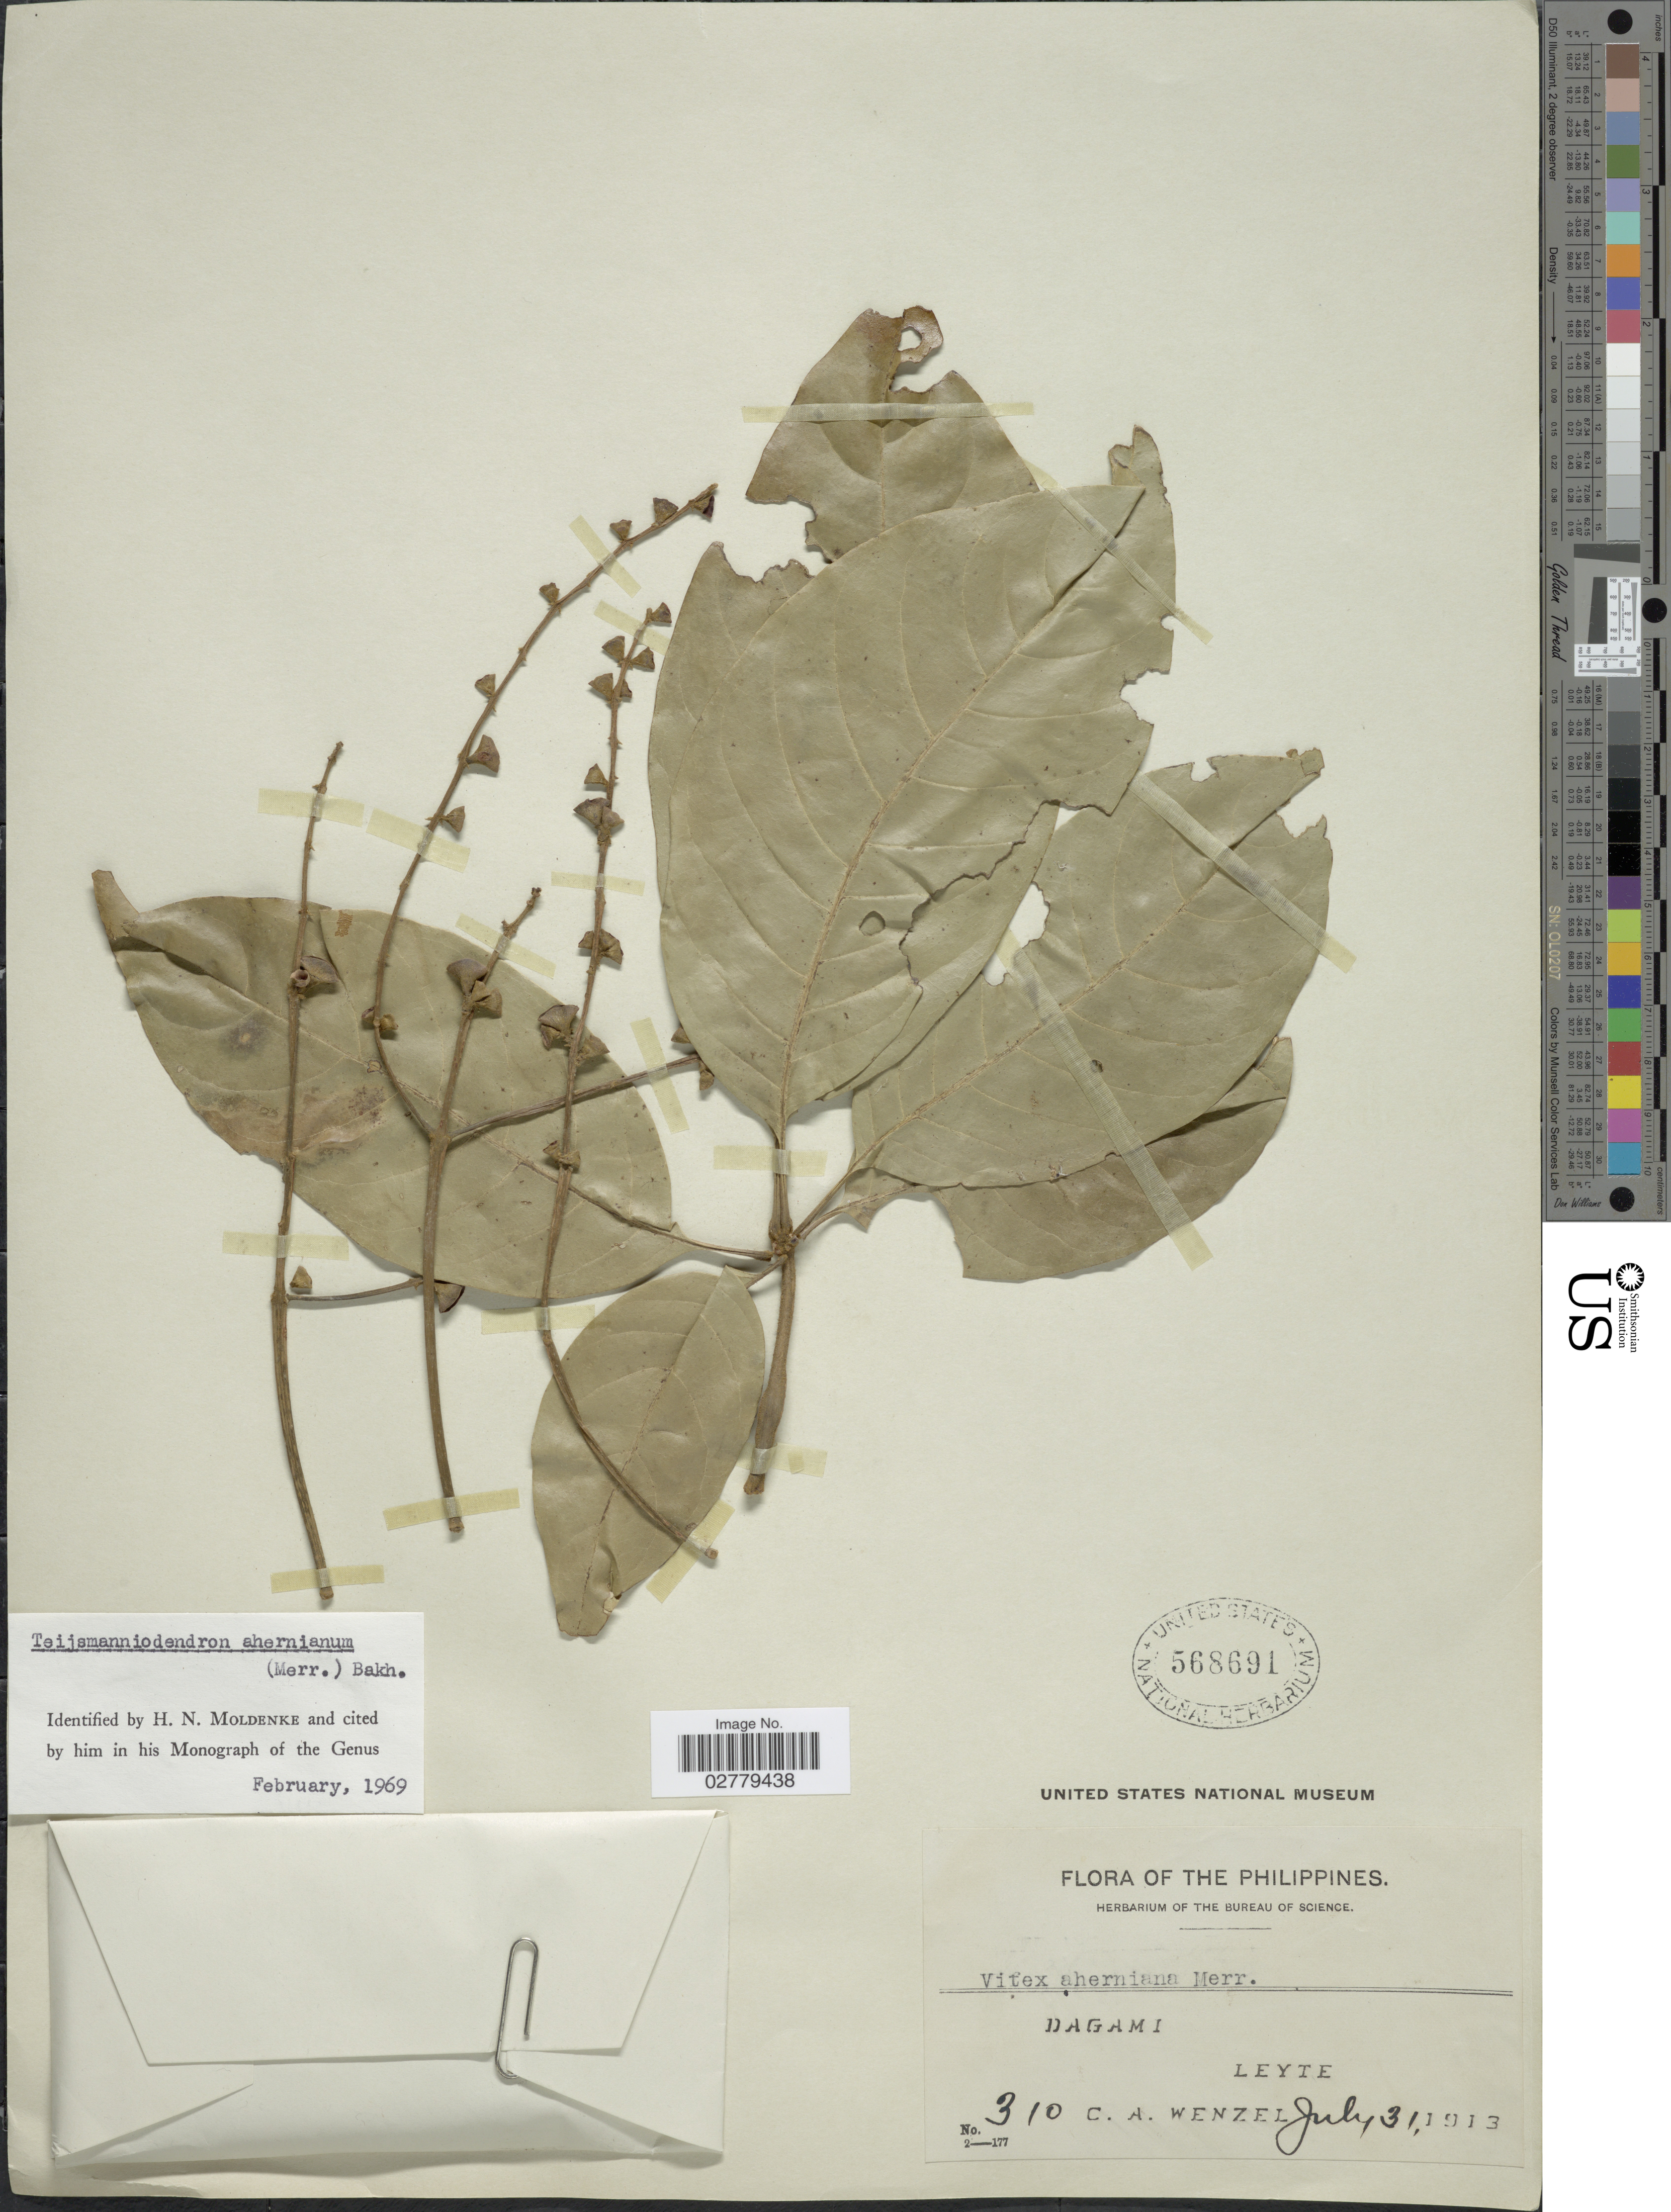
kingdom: Plantae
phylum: Tracheophyta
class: Magnoliopsida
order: Lamiales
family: Lamiaceae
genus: Teijsmanniodendron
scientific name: Teijsmanniodendron ahernianum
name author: (Merr.) Bakh.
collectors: C. Wenzel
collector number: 310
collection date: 1913-07-31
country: Philippines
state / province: Eastern Visayas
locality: Dagami. Leyte.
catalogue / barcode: US 568691